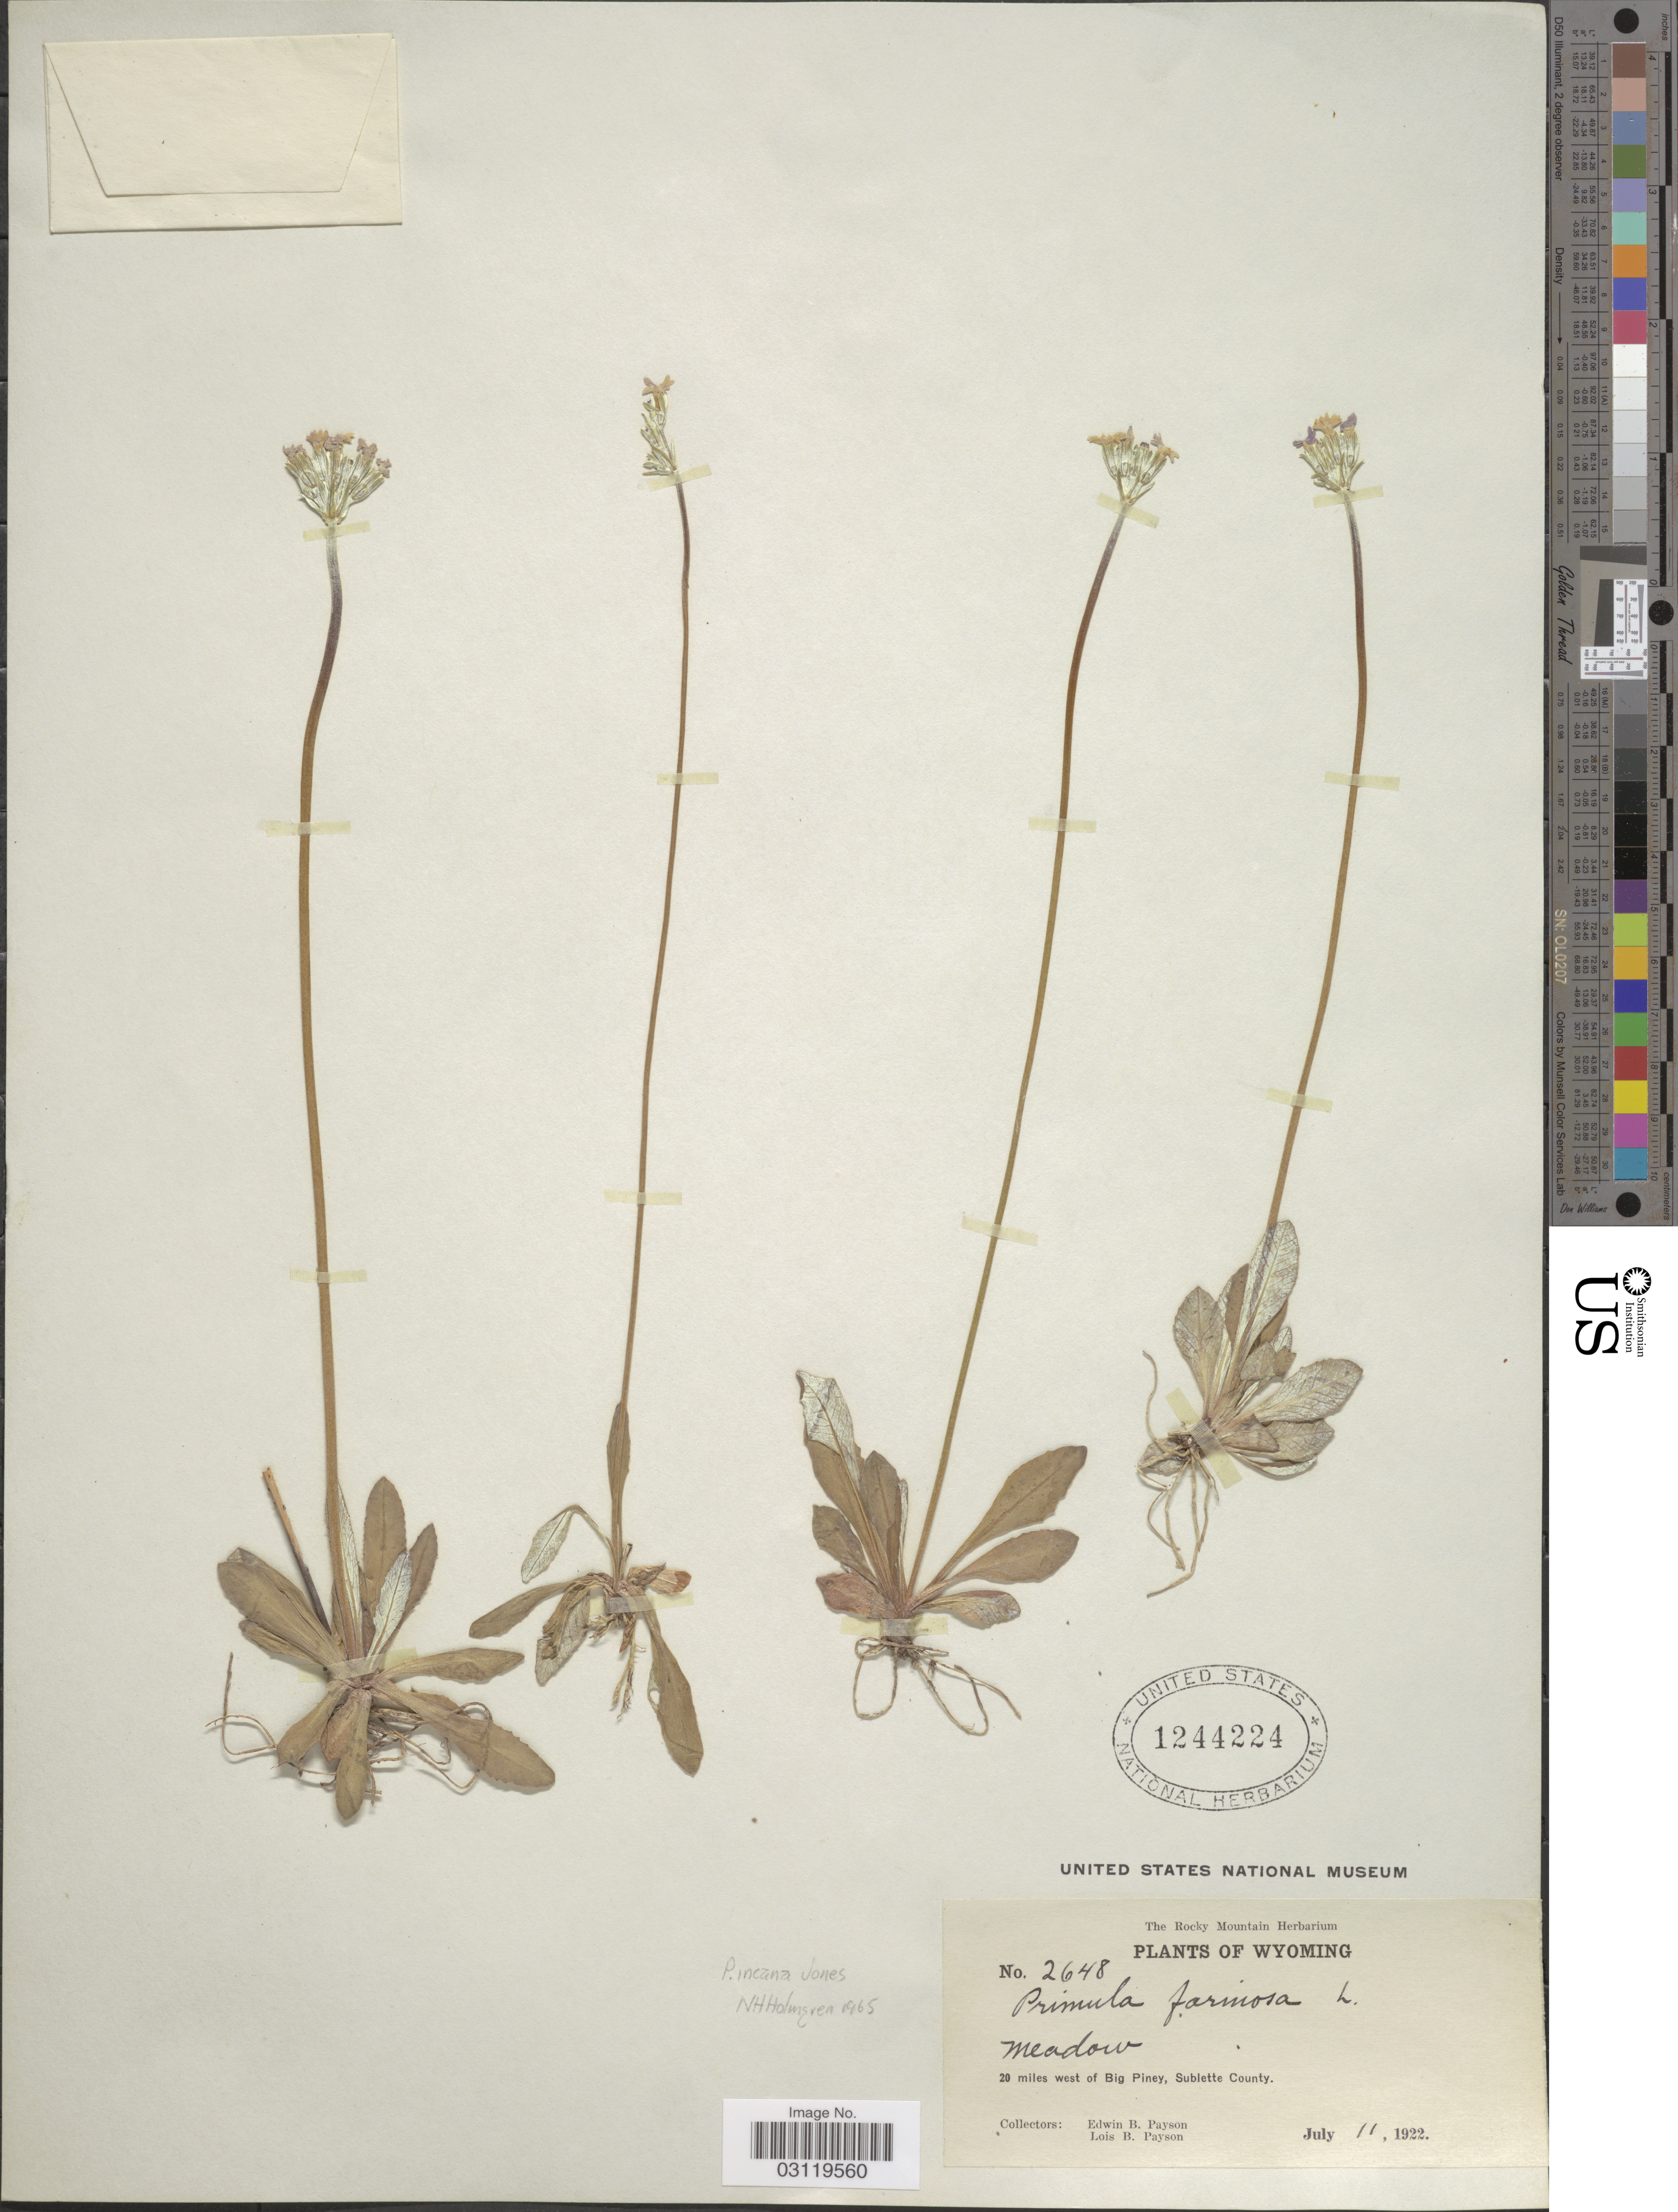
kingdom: Plantae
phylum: Tracheophyta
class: Magnoliopsida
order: Ericales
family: Primulaceae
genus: Primula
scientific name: Primula incana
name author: M.E. Jones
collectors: E. B. Payson & L. Payson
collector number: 2648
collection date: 1922-07-11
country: United States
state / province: Wyoming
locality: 20 miles west of Big Piney, Sublette County.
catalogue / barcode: US 1244224